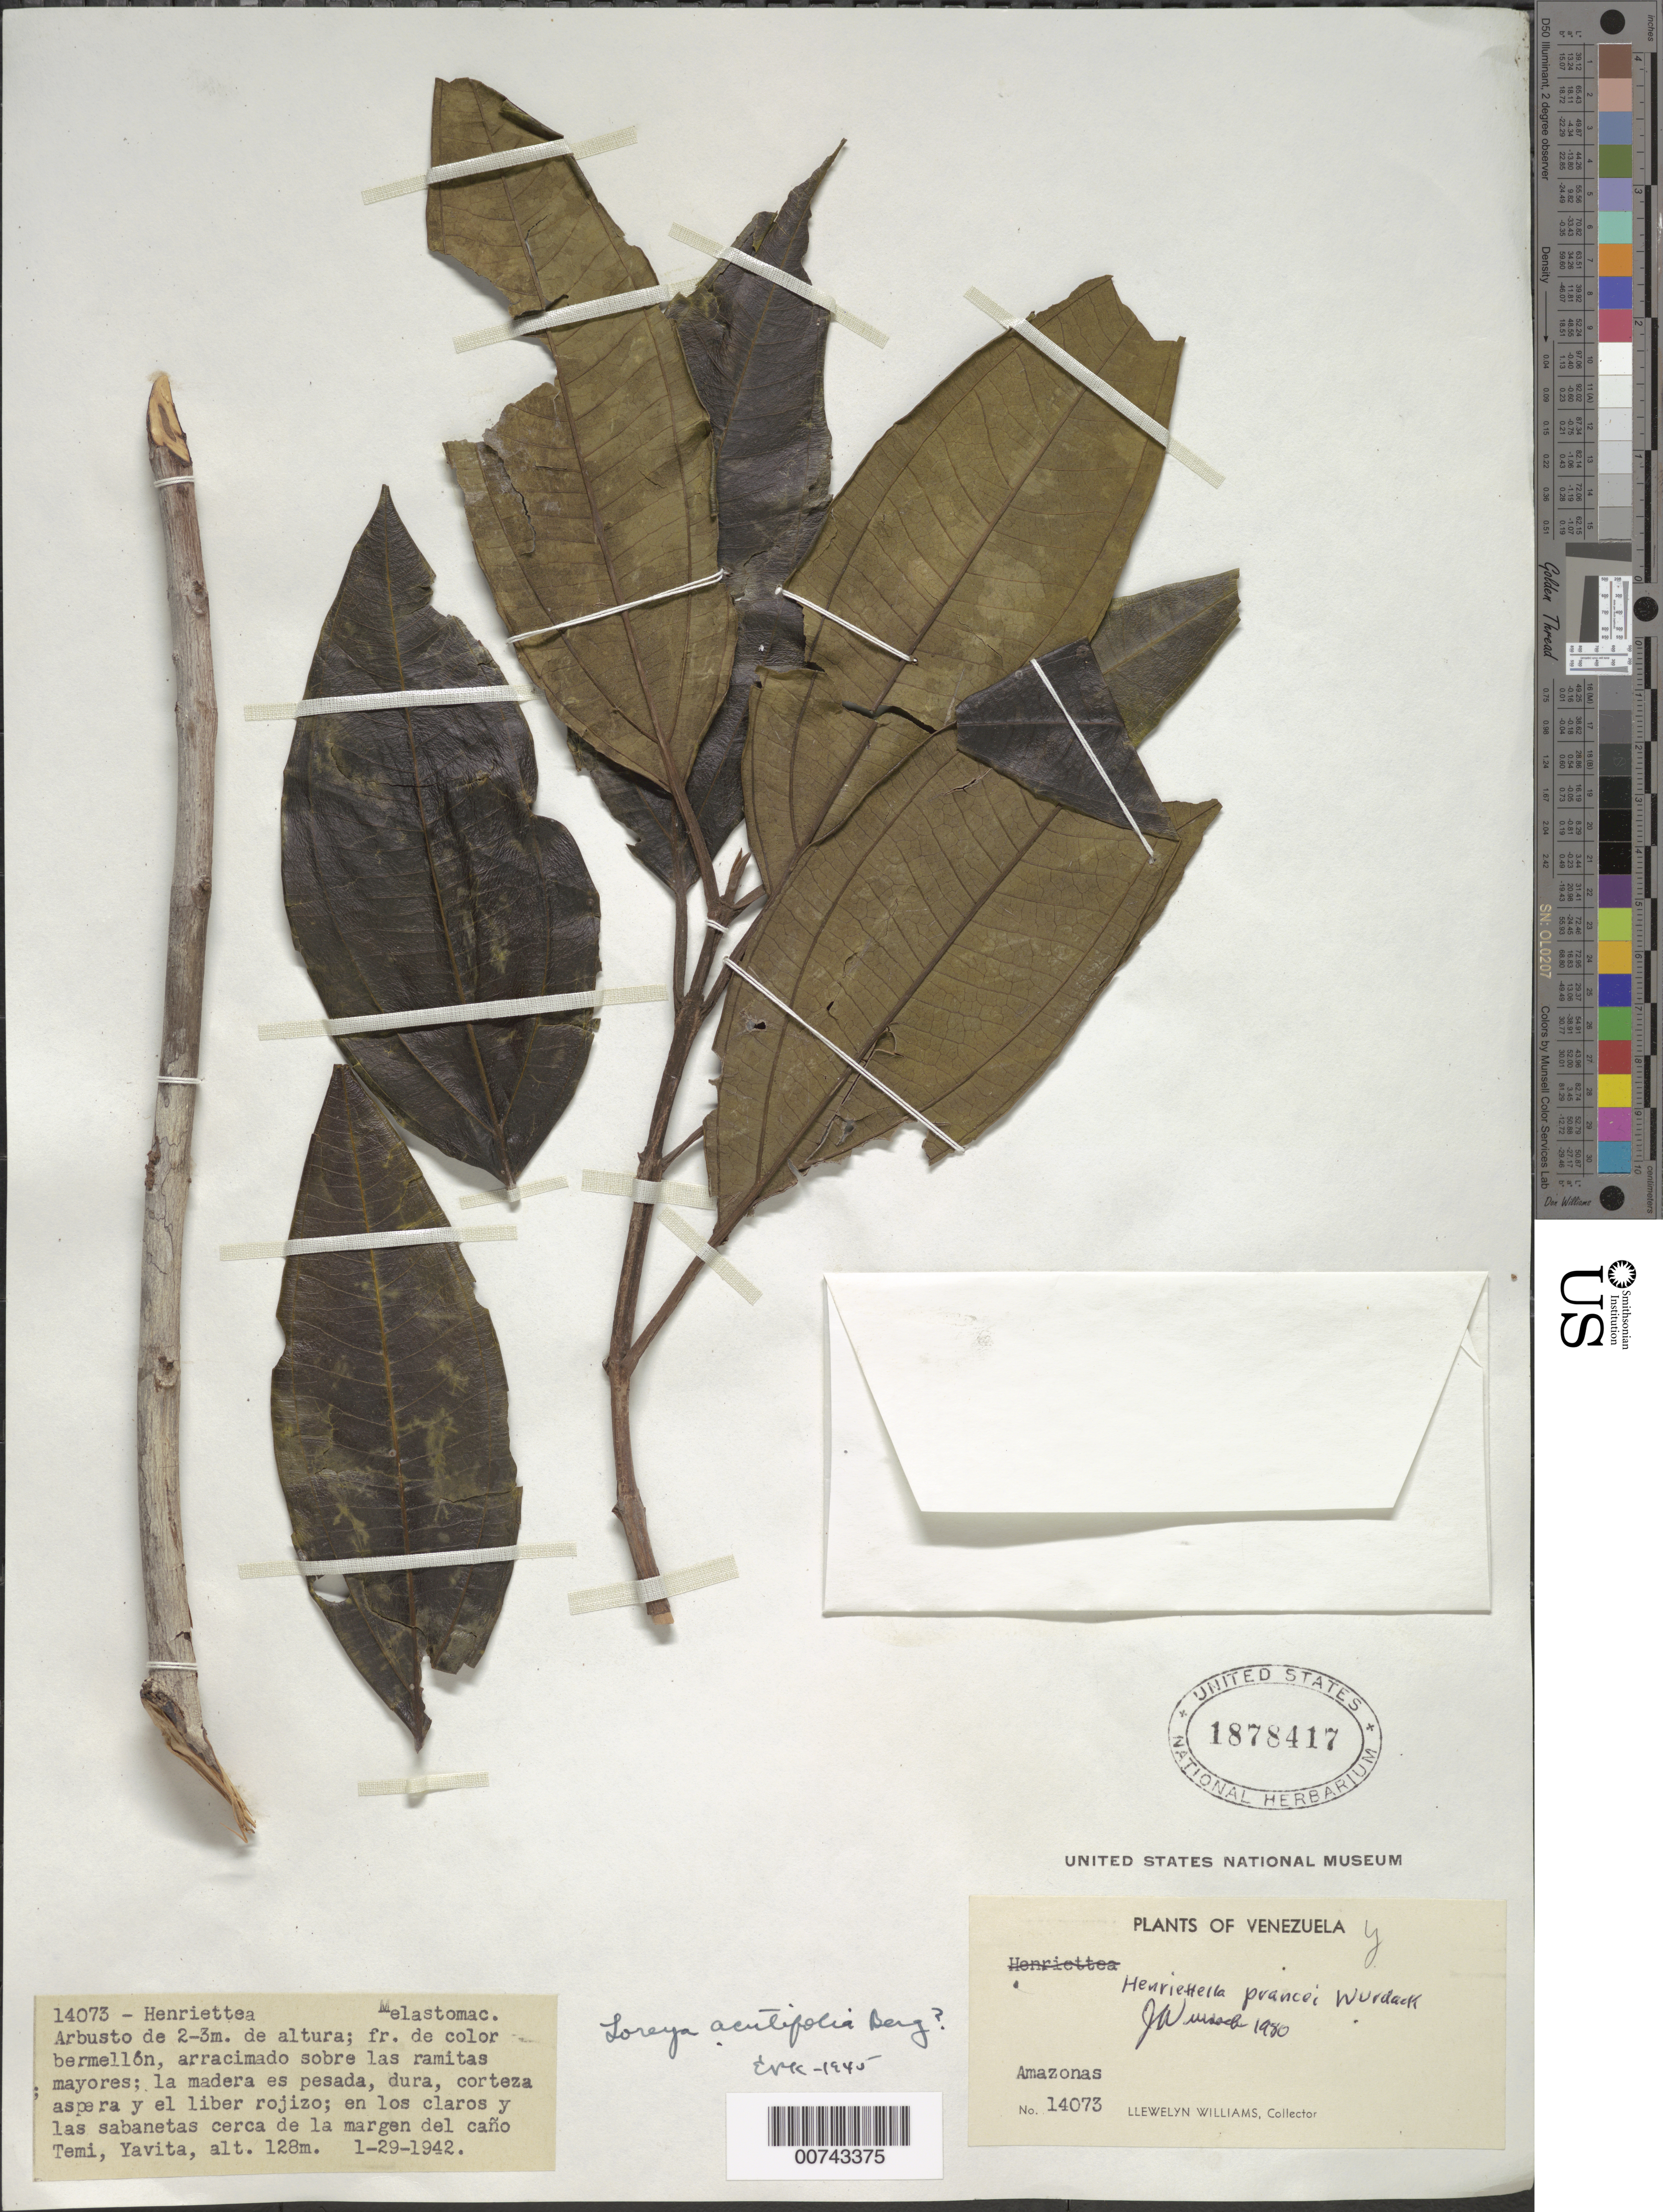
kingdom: Plantae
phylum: Tracheophyta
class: Magnoliopsida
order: Myrtales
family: Melastomataceae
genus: Henriettea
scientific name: Henriettea prancei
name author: (Wurdack) Penneys et al.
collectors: Ll. Williams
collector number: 14073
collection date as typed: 29-Jan-42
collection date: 1942-01-29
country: Venezuela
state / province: Amazonas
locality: Yavita, en la margen del Caño Temi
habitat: En los claros y las sabanetas cerca de la margen del cano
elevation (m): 128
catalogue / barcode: US 1878417